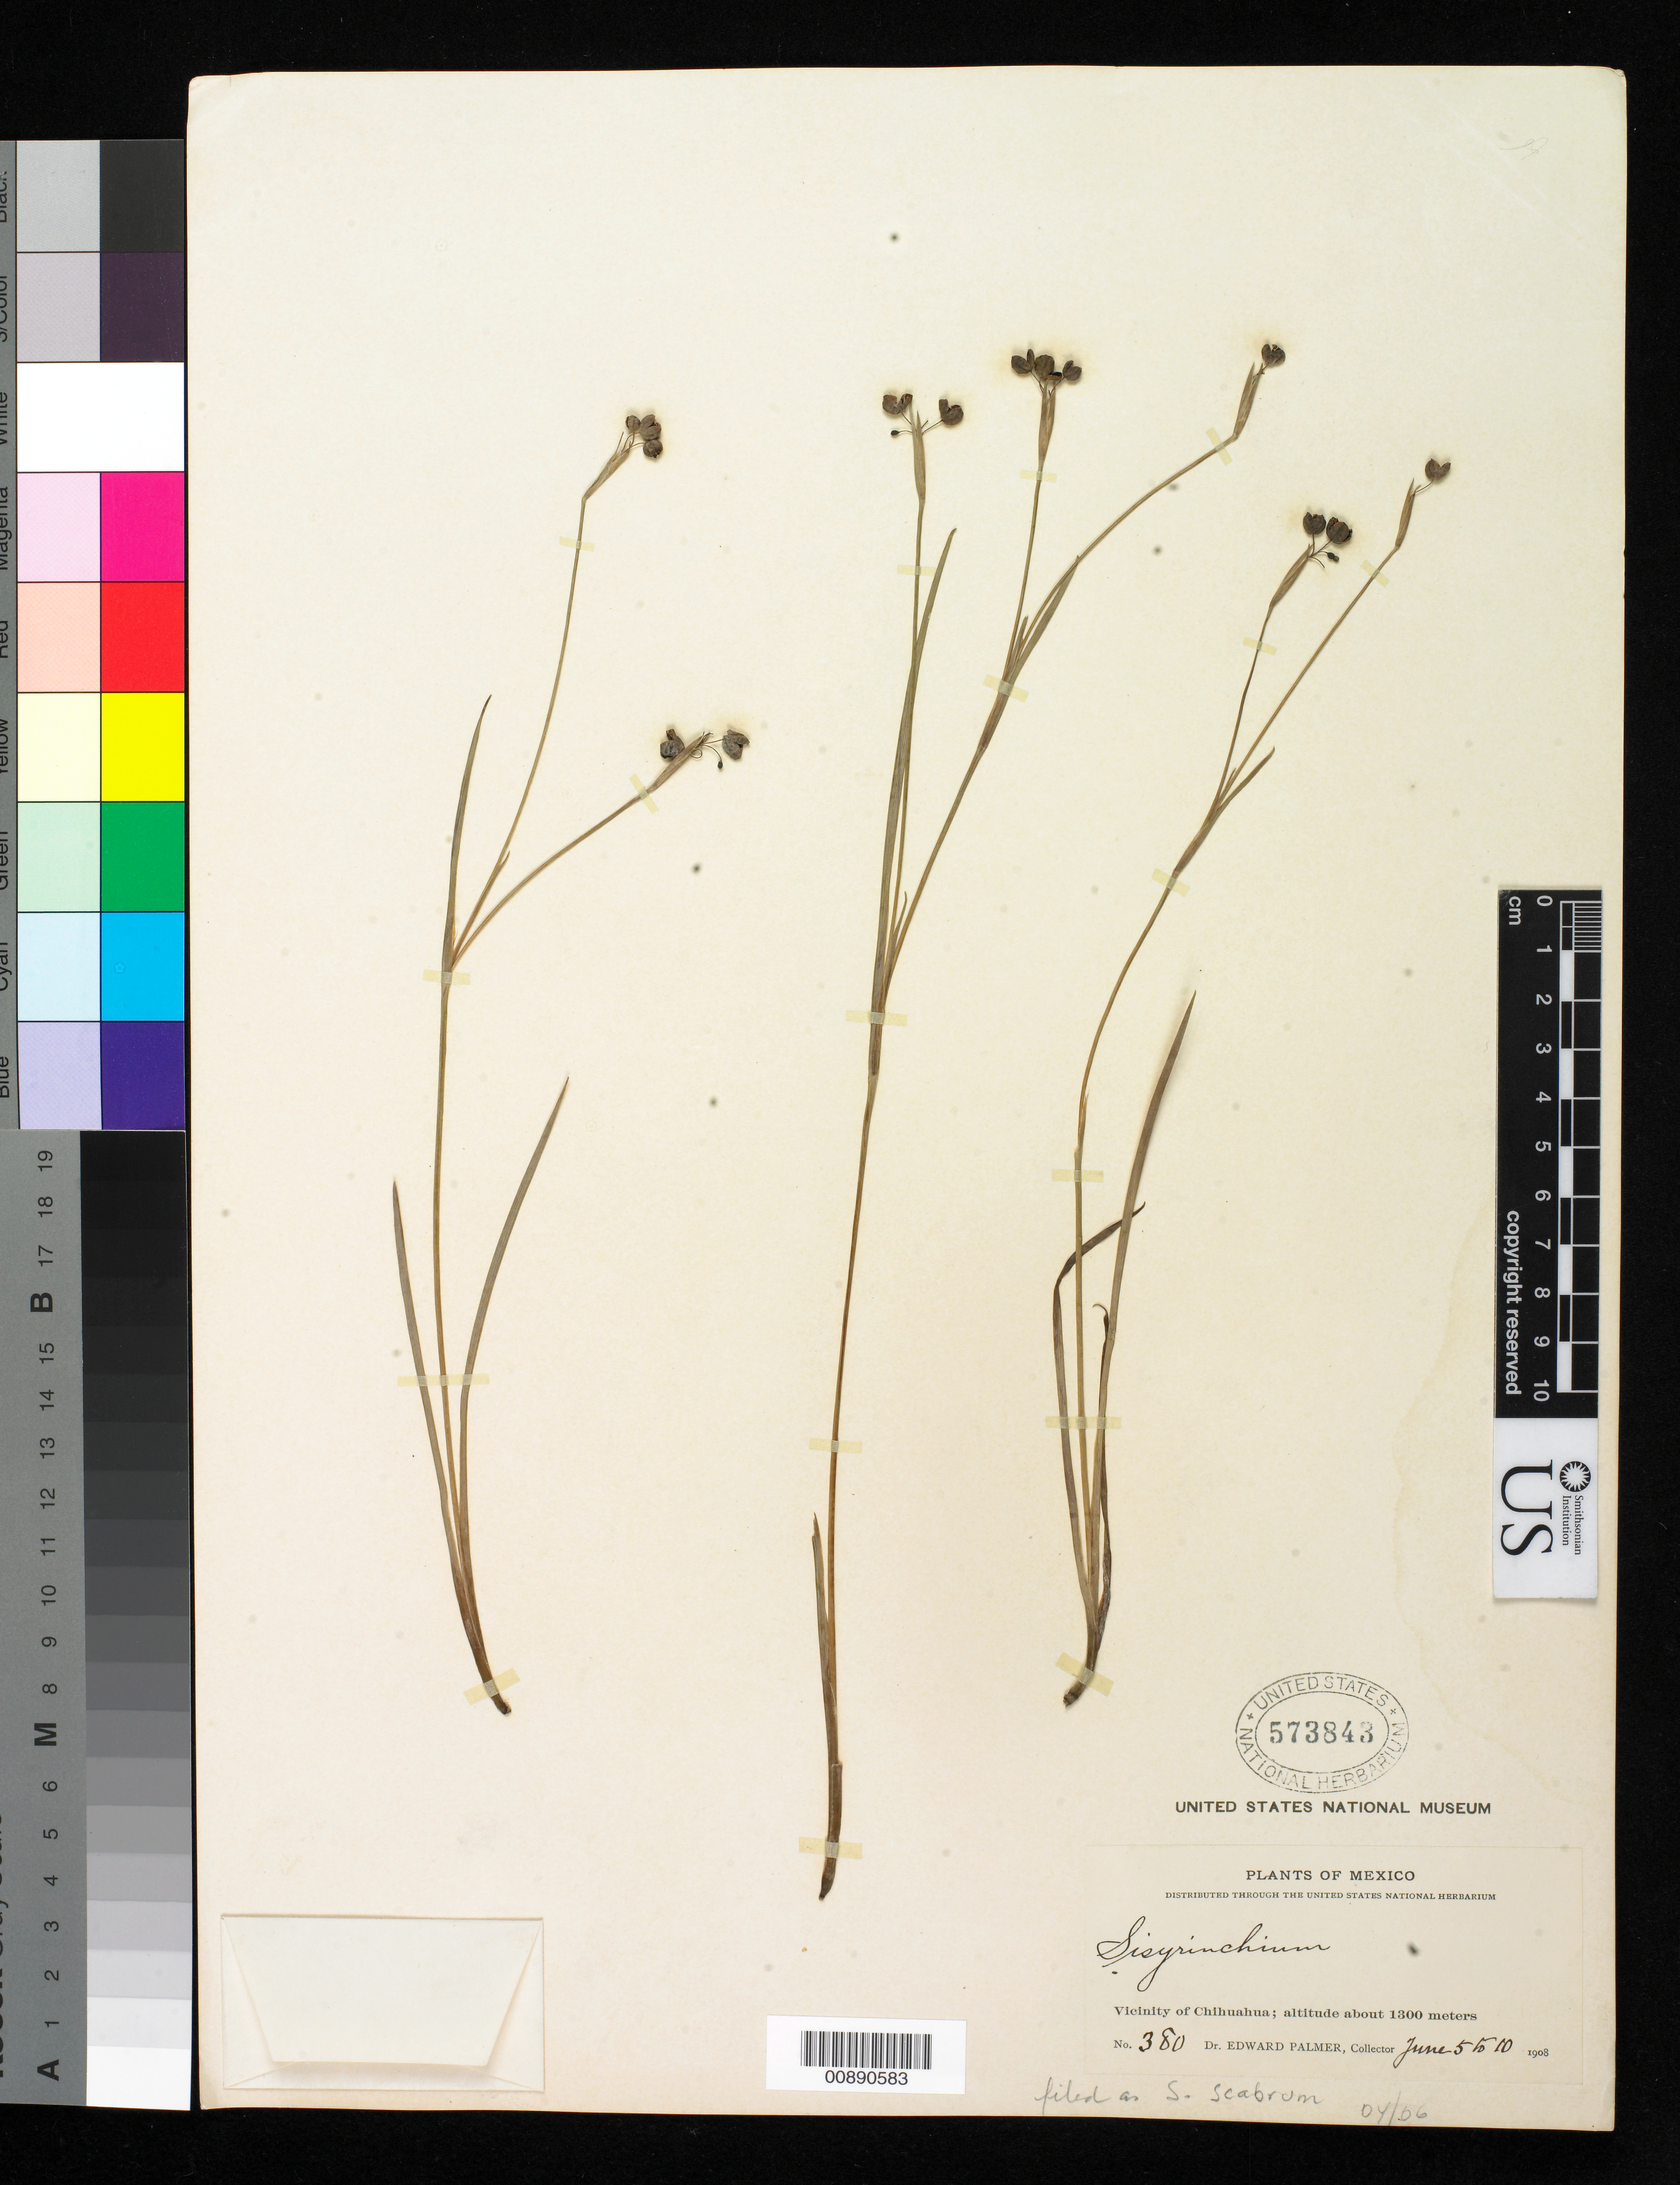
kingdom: Plantae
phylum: Tracheophyta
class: Liliopsida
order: Asparagales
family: Iridaceae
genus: Sisyrinchium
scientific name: Sisyrinchium scabrum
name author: Schltdl. & Cham.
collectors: E. Palmer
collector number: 380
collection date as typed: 05 Jun 1908 to 10 Jun 1908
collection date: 1908-06-05/1908-06-10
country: Mexico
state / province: Chihuahua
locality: Vicinity of Chihuahua.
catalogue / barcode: US 573843